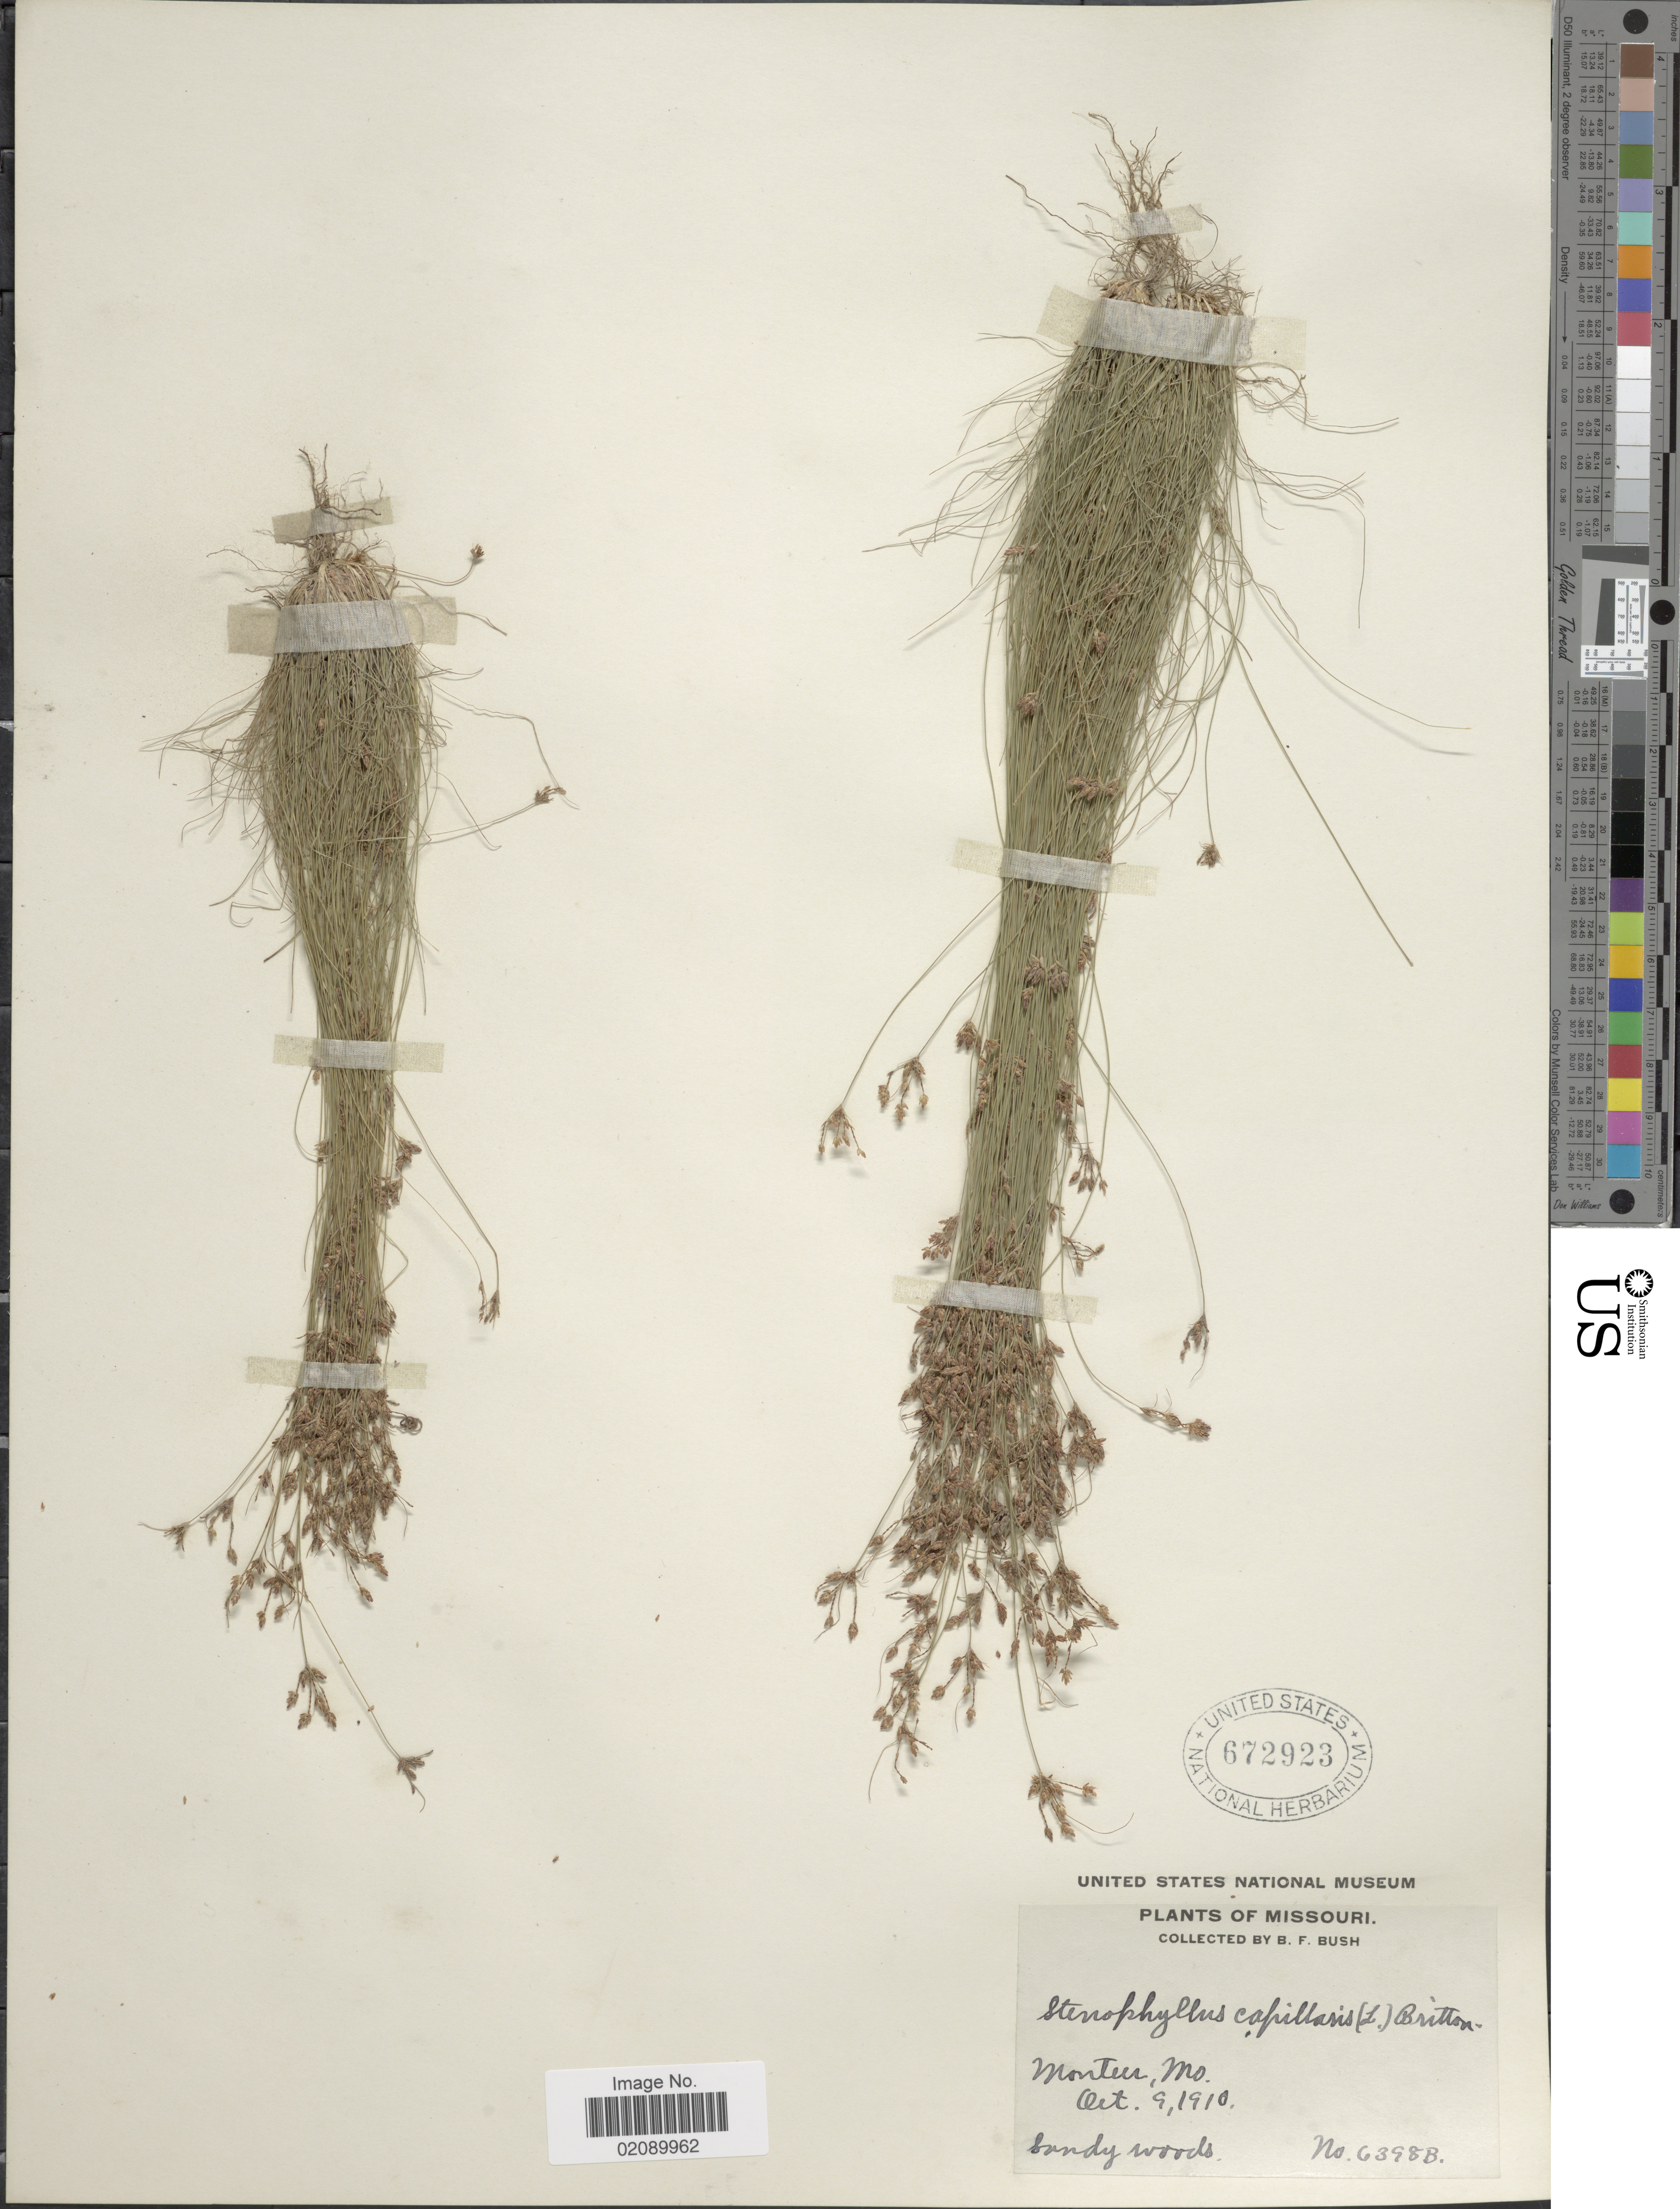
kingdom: Plantae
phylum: Tracheophyta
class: Liliopsida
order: Poales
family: Cyperaceae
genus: Bulbostylis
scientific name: Bulbostylis capillaris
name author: (L.) Kunth ex C.B. Clarke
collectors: B. F. Bush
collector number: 6398B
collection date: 1910-10-09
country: United States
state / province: Missouri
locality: Monteer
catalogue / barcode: US 672923